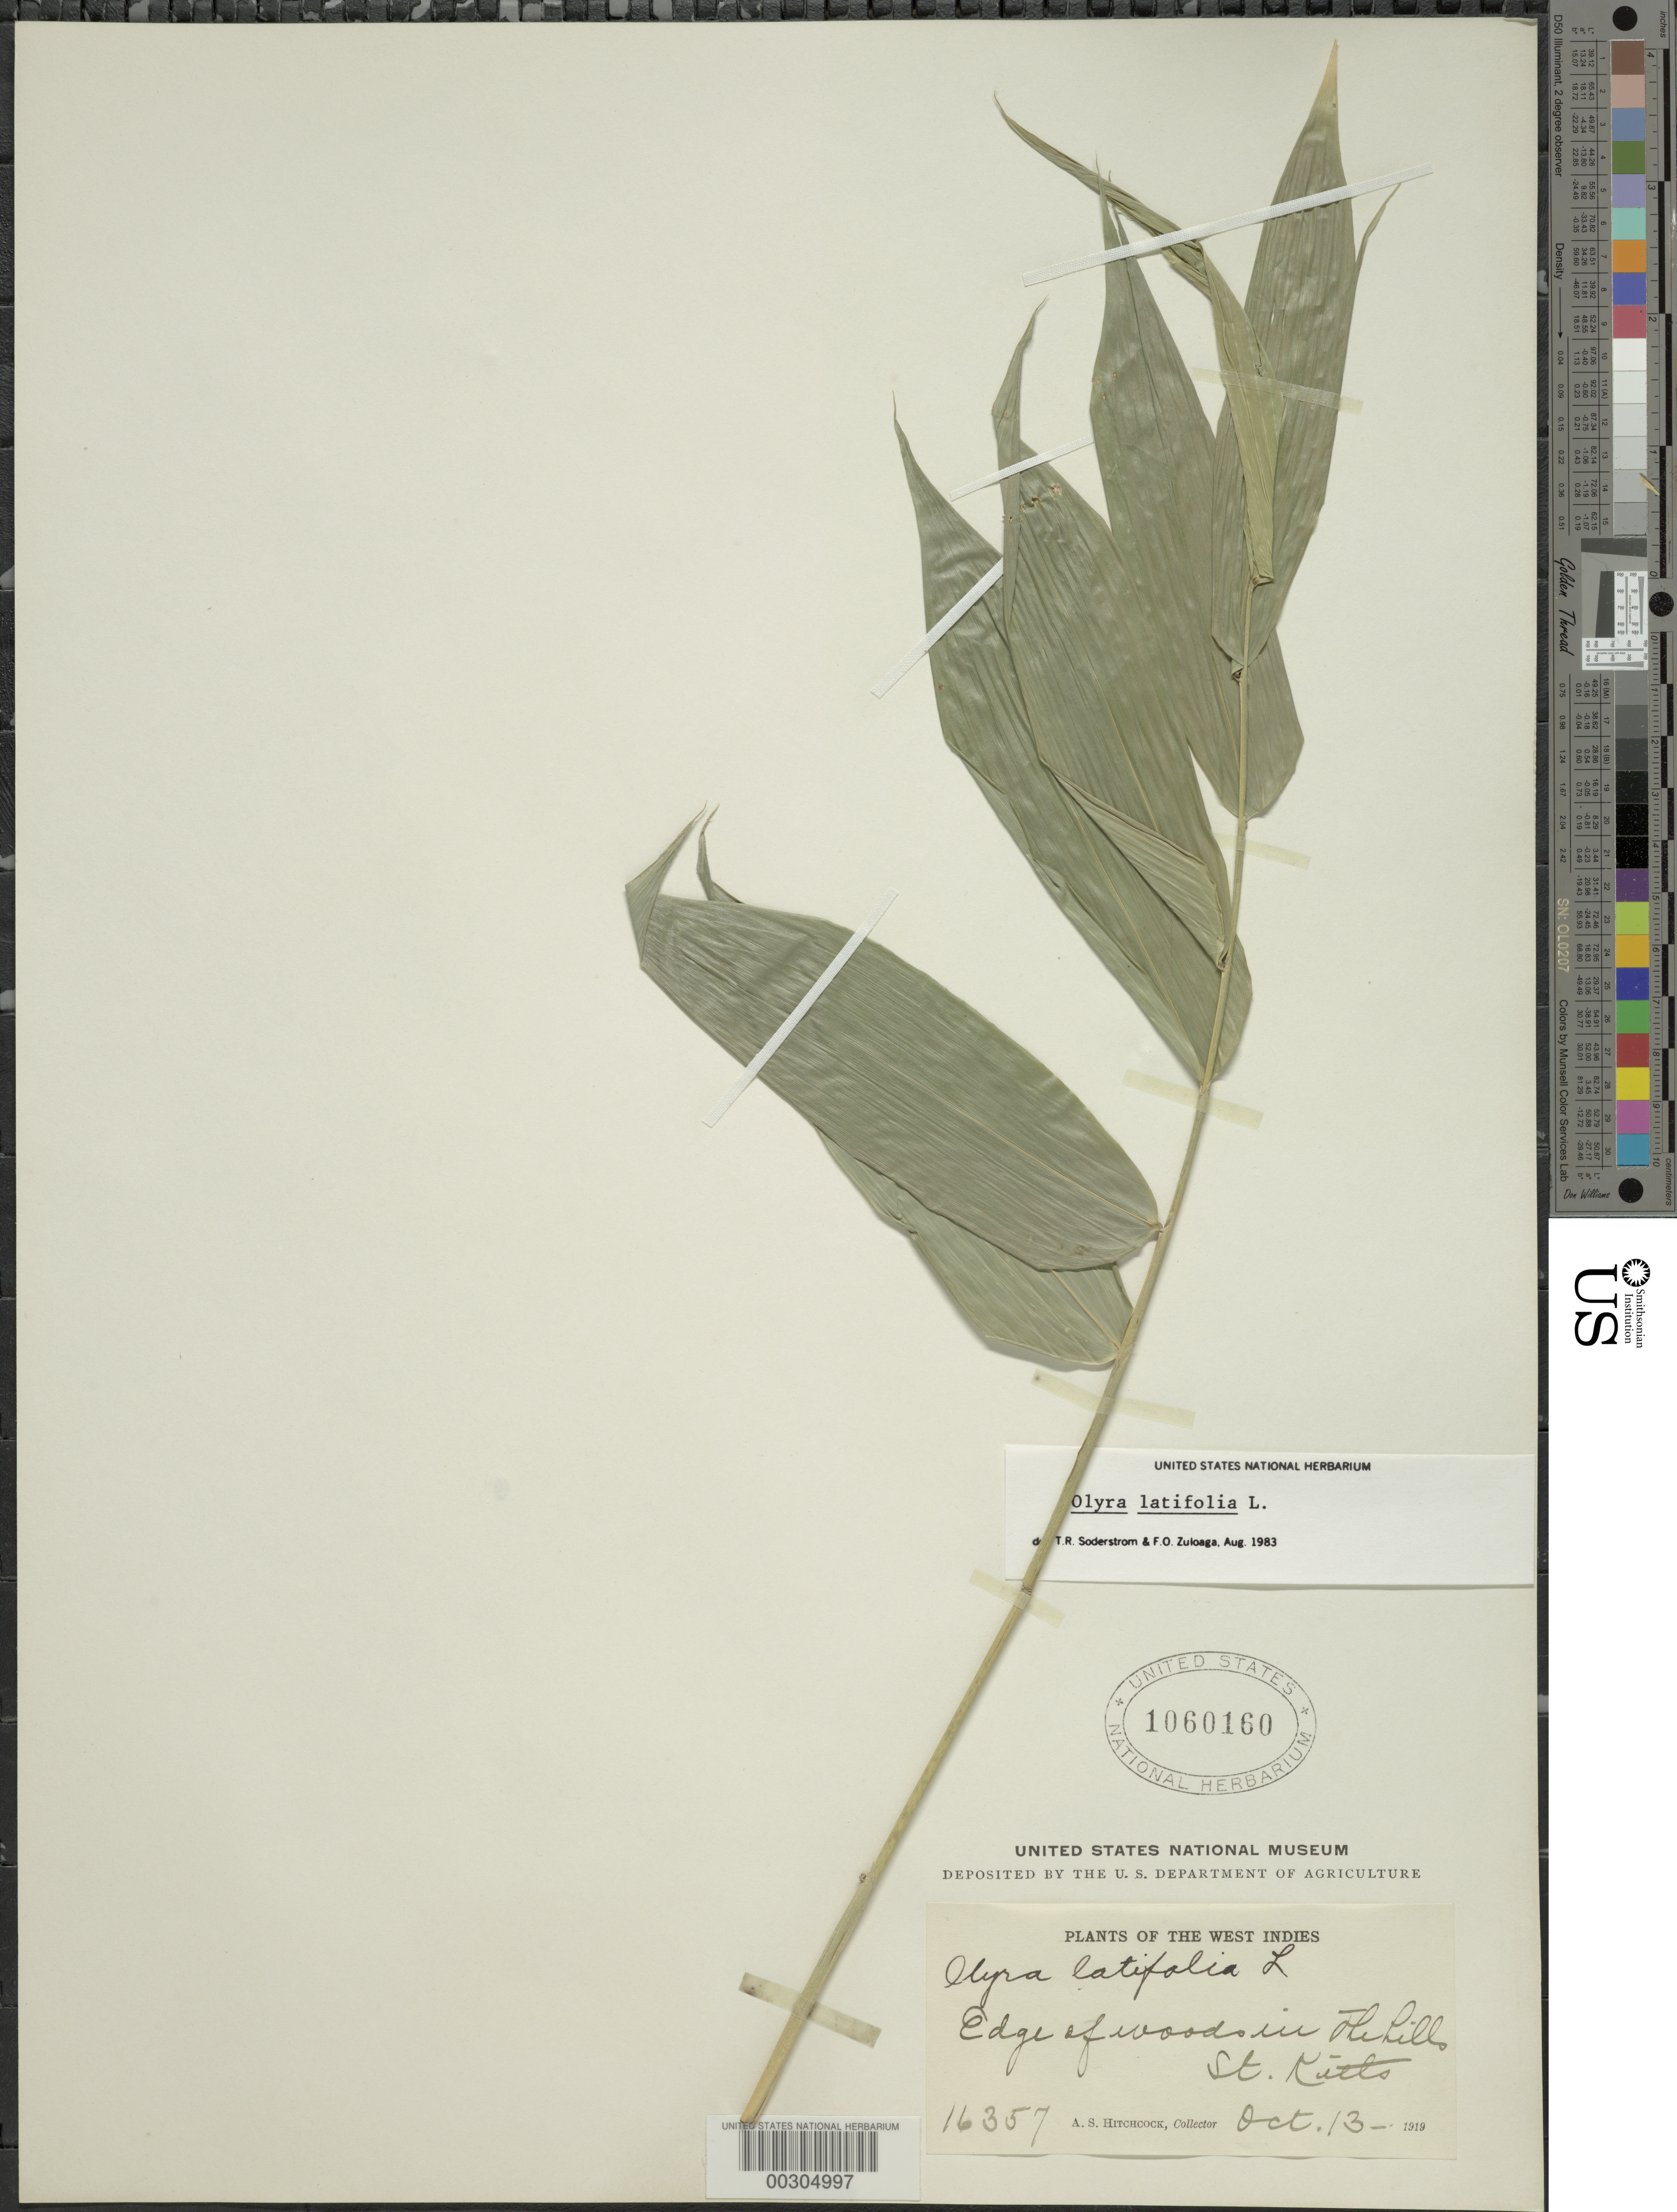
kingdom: Plantae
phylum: Tracheophyta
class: Liliopsida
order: Poales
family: Poaceae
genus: Olyra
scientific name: Olyra latifolia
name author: L.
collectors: A. S. Hitchcock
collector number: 16357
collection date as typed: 13 Oct 1919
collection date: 1919-10-13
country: St. Christopher-Nevis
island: St. Christopher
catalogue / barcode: US 1060160